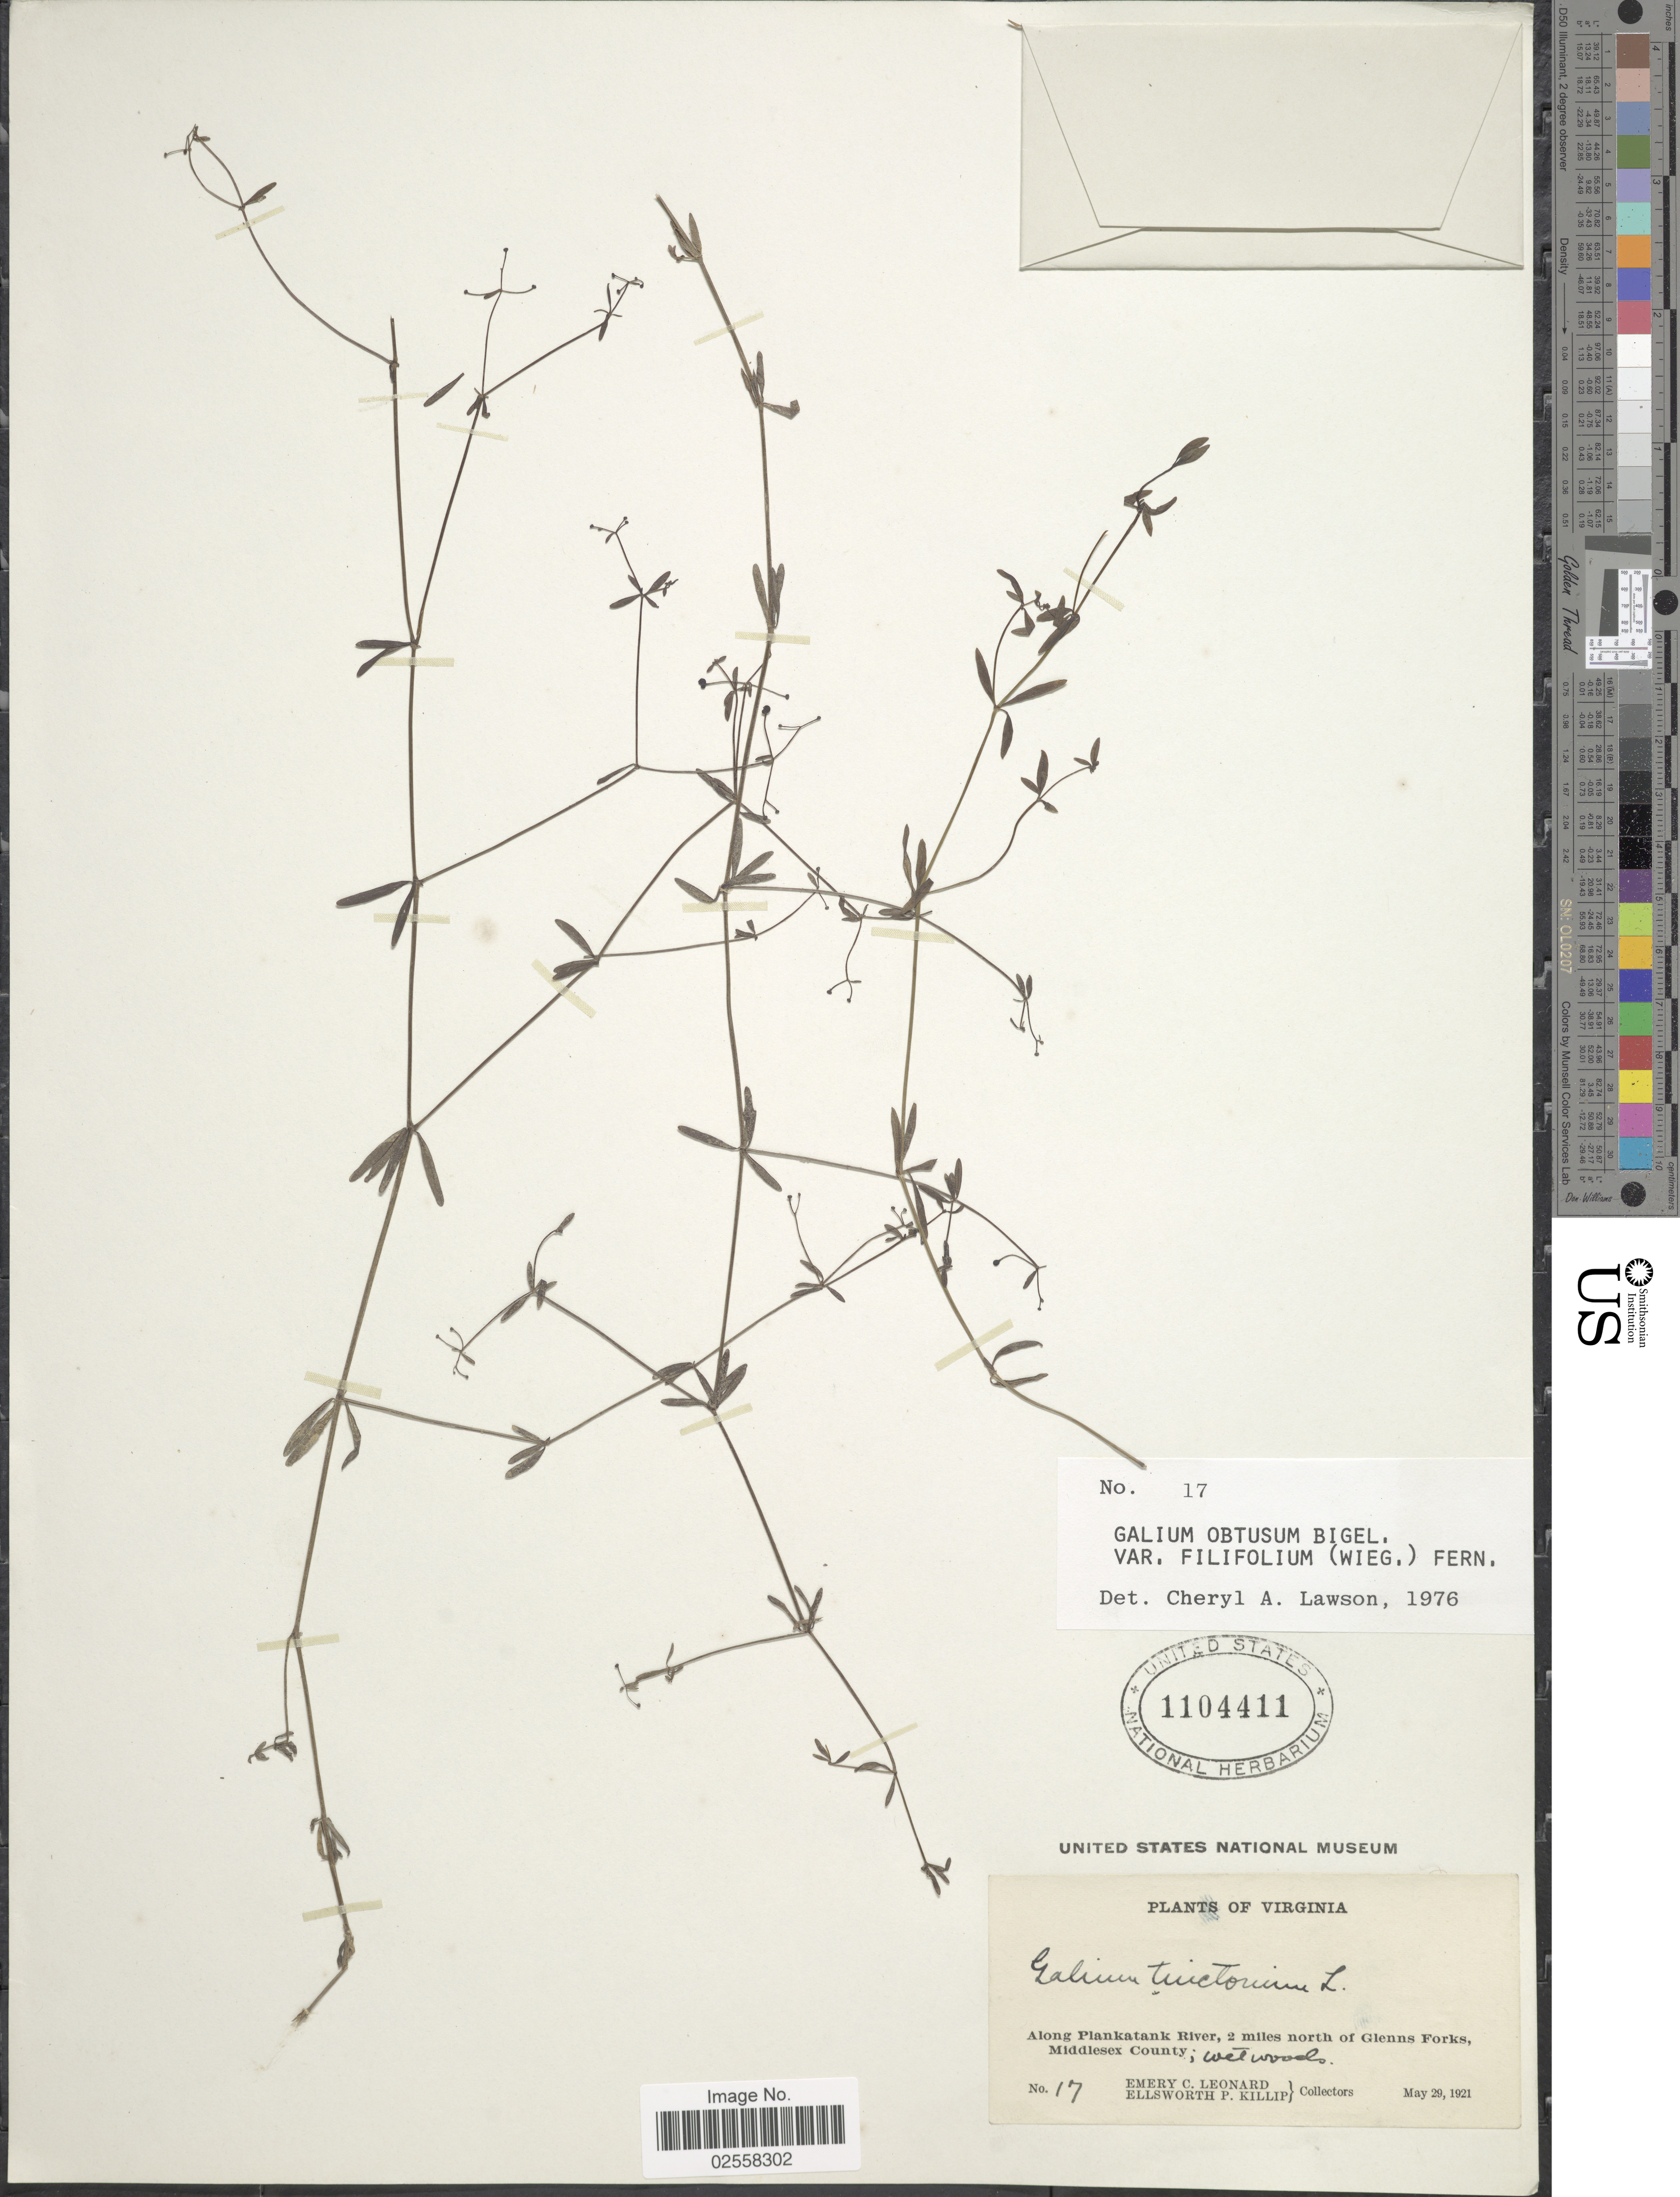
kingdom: Plantae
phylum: Tracheophyta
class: Magnoliopsida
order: Gentianales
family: Rubiaceae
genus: Galium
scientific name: Galium obtusum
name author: Bigelow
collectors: E. C. Leonard & E. P. Killip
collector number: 17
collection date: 1921-05-29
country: United States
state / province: Virginia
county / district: Middlesex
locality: Along Plankatank River, 2 miles north of Glenns Forks.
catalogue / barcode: US 1104411